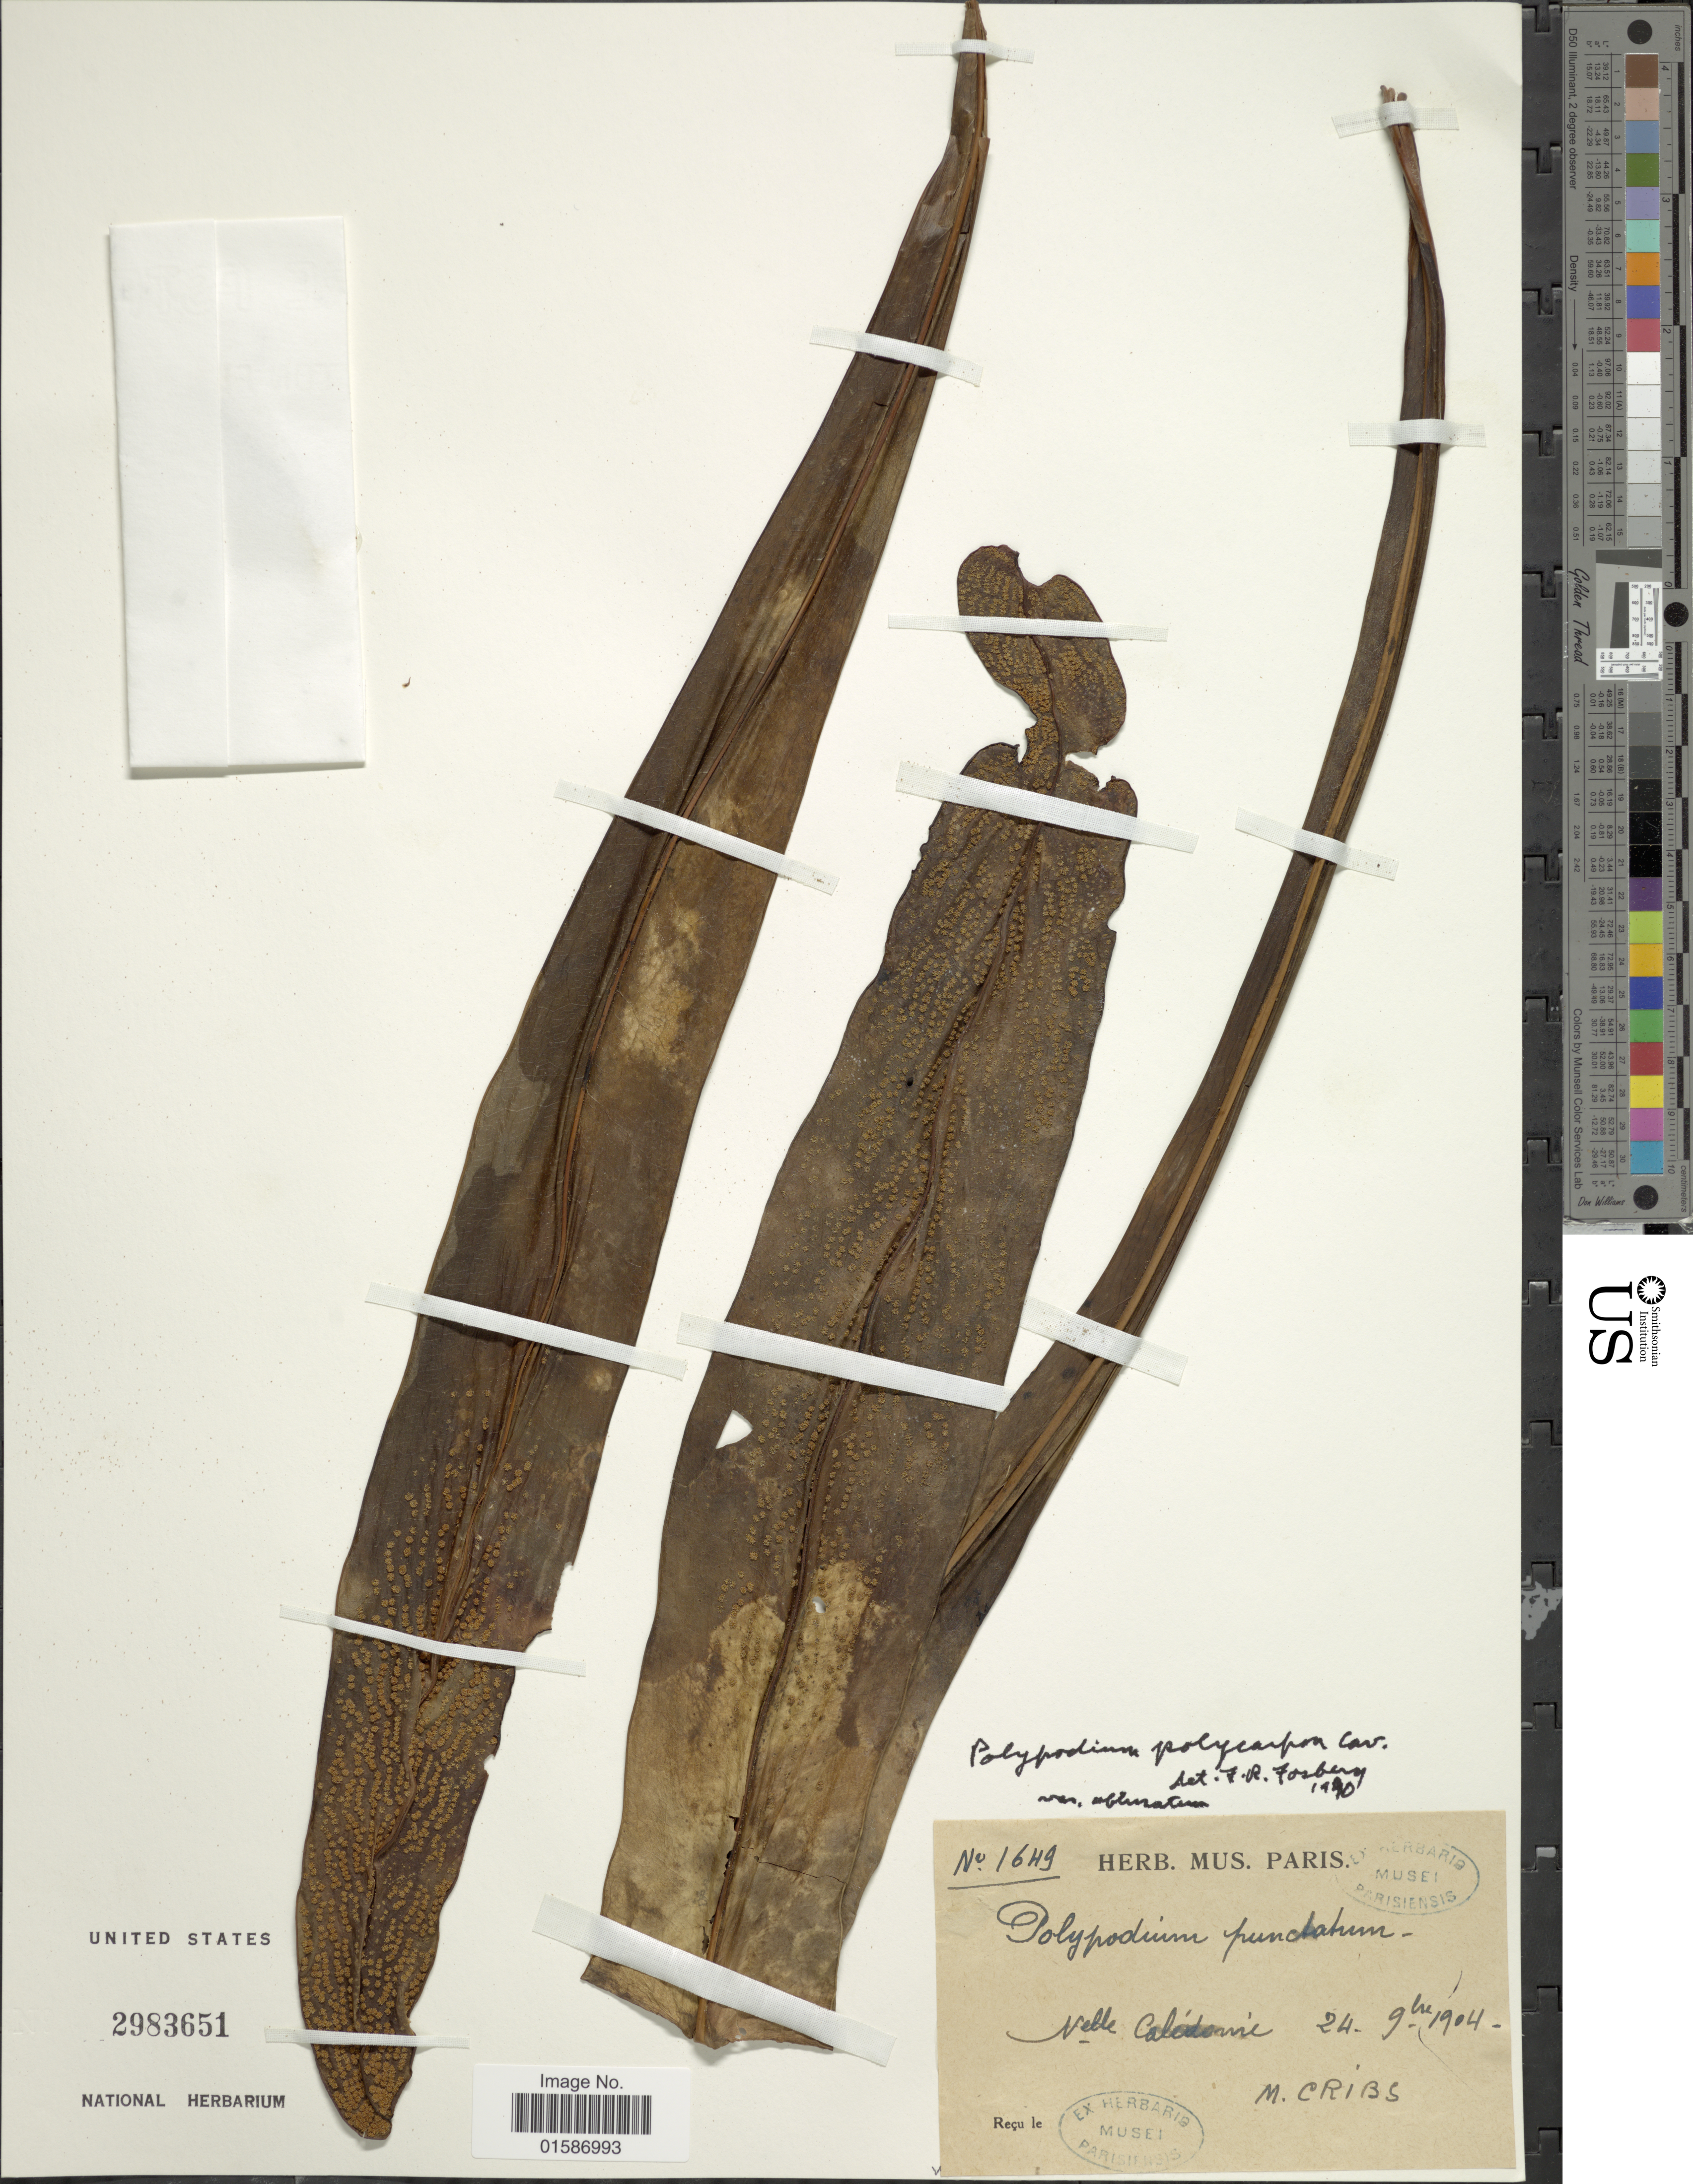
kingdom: Plantae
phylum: Tracheophyta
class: Polypodiopsida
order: Polypodiales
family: Polypodiaceae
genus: Microsorum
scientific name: Microsorum punctatum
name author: (L.) Copel.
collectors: M. Críbs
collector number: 1649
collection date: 1904-11-24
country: New Caledonia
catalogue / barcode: US 2983651